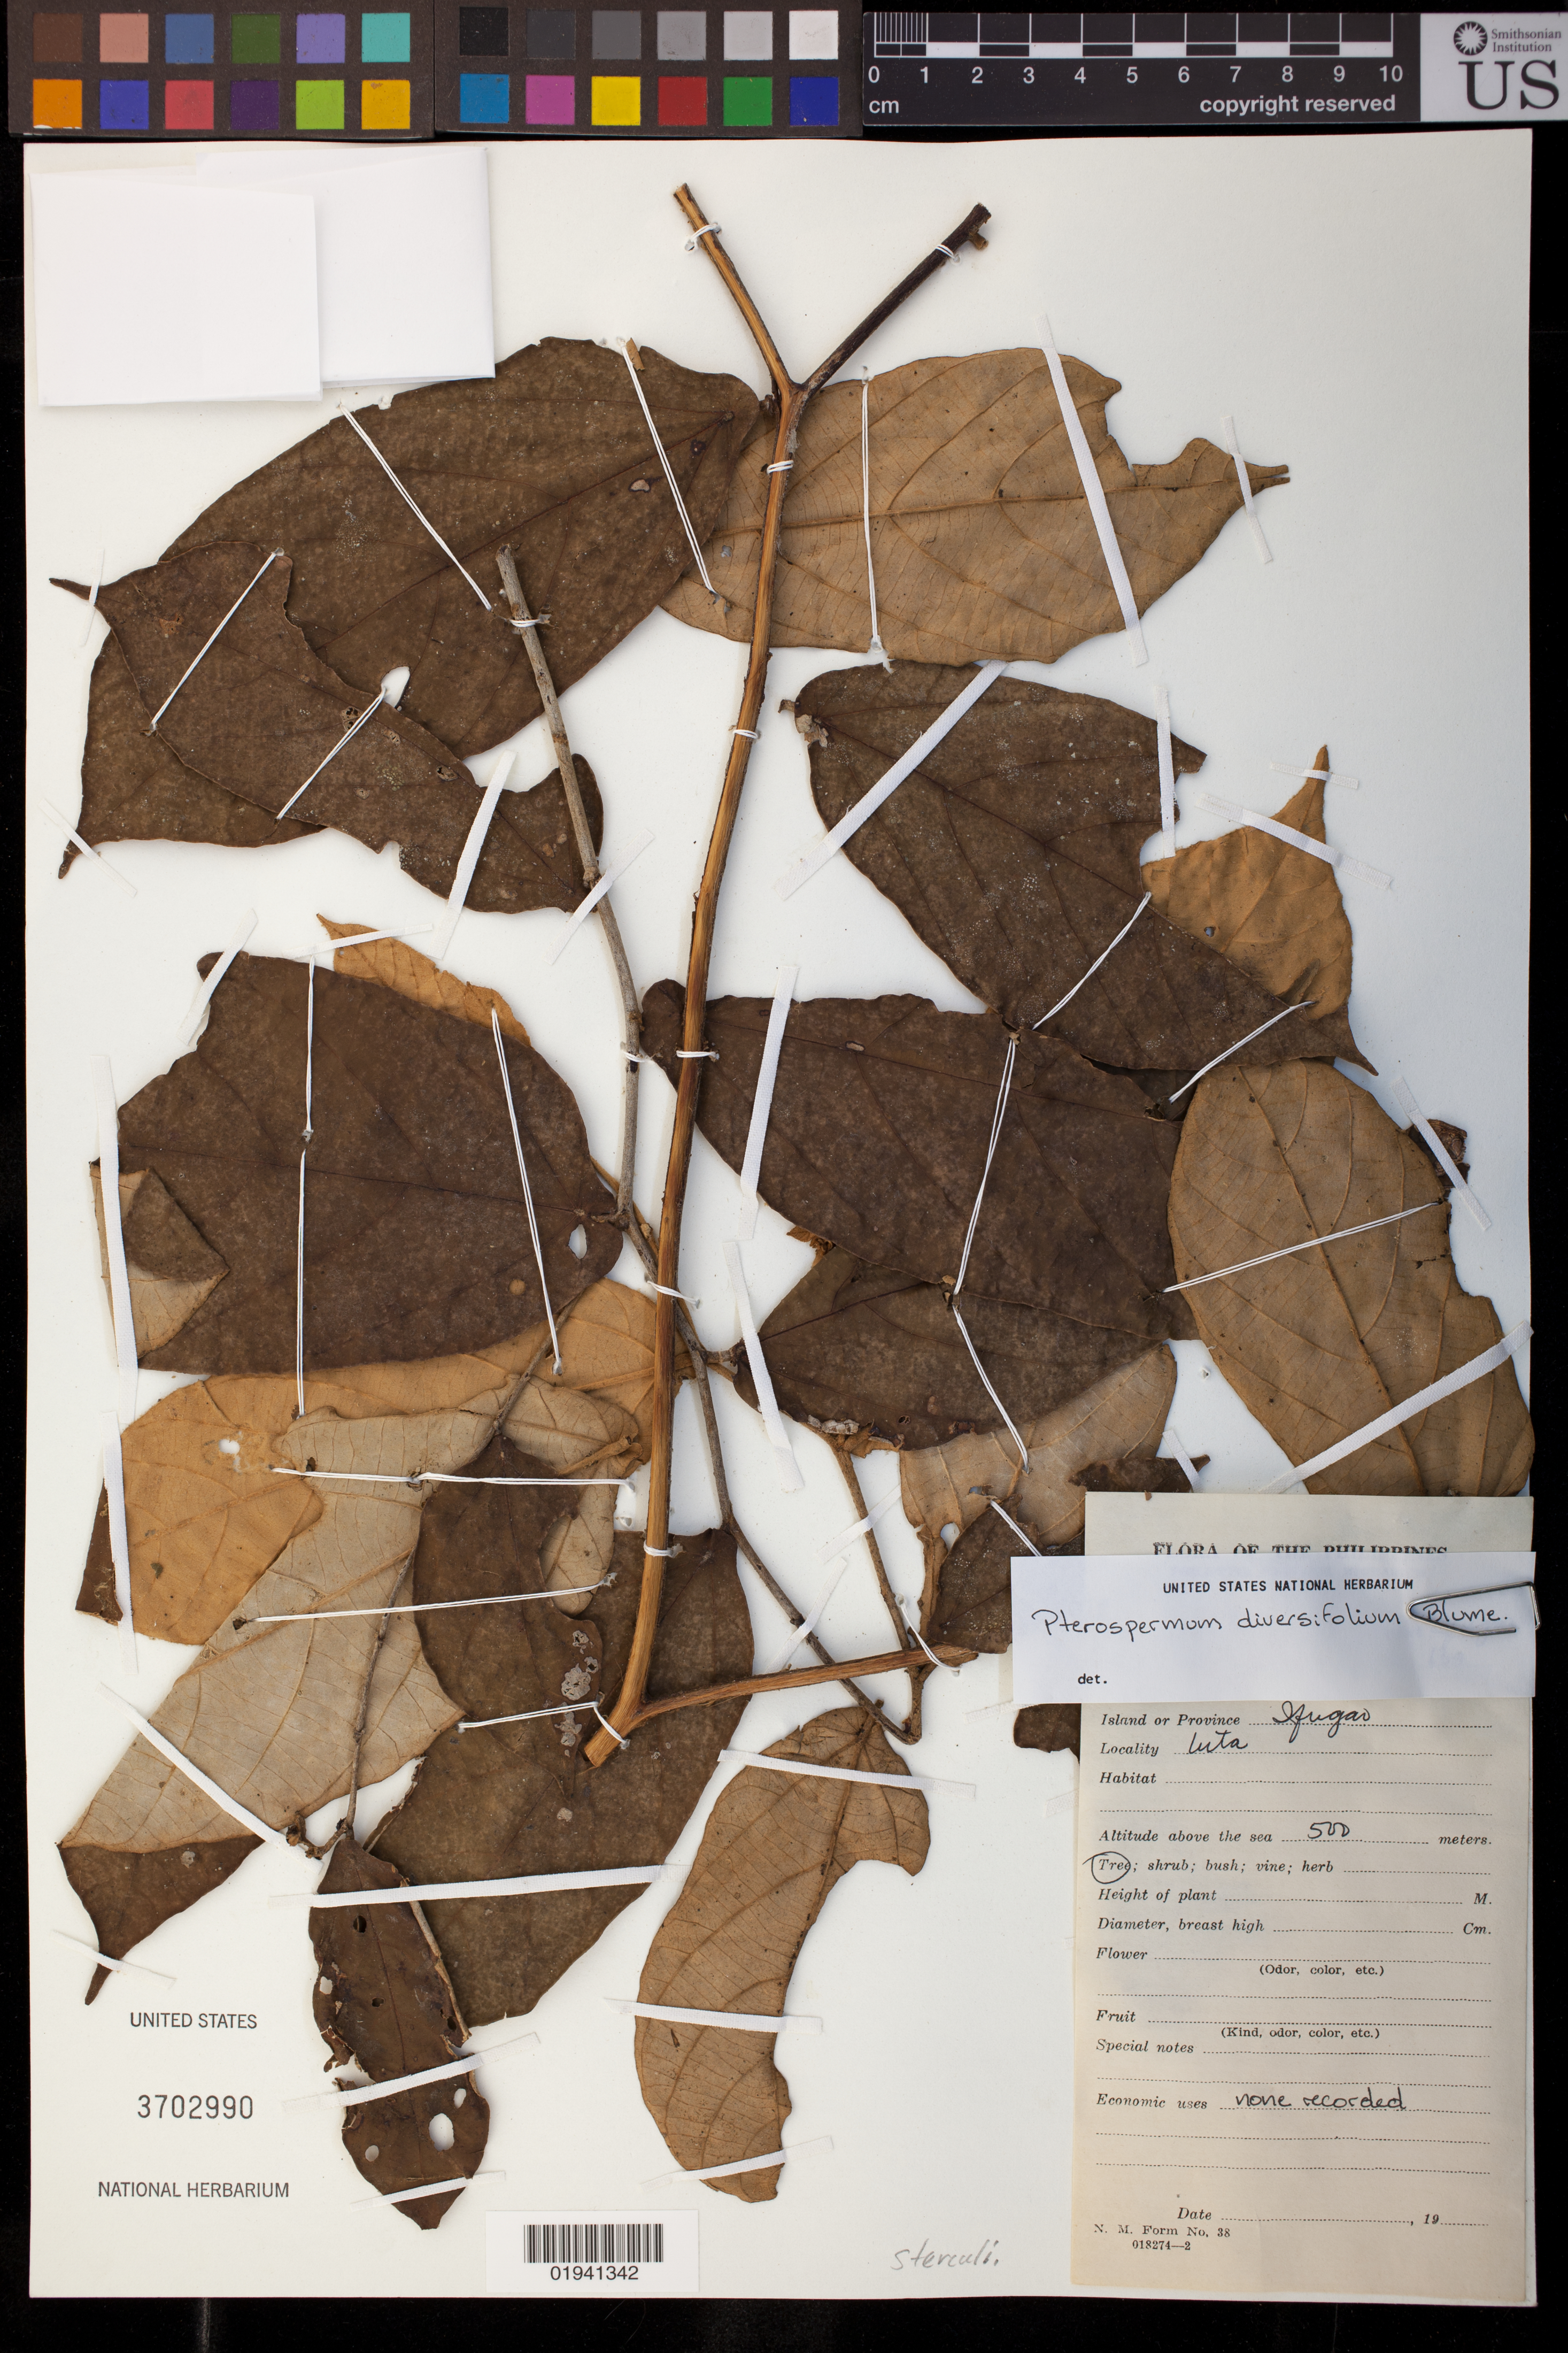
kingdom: Plantae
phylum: Tracheophyta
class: Magnoliopsida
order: Malvales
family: Malvaceae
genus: Pterospermum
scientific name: Pterospermum diversifolium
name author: Blume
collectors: Klock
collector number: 109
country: Philippines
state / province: Cordillera (Administrative Region)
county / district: Ifugao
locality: Locality: Luta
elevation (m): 500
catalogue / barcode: US 3702990